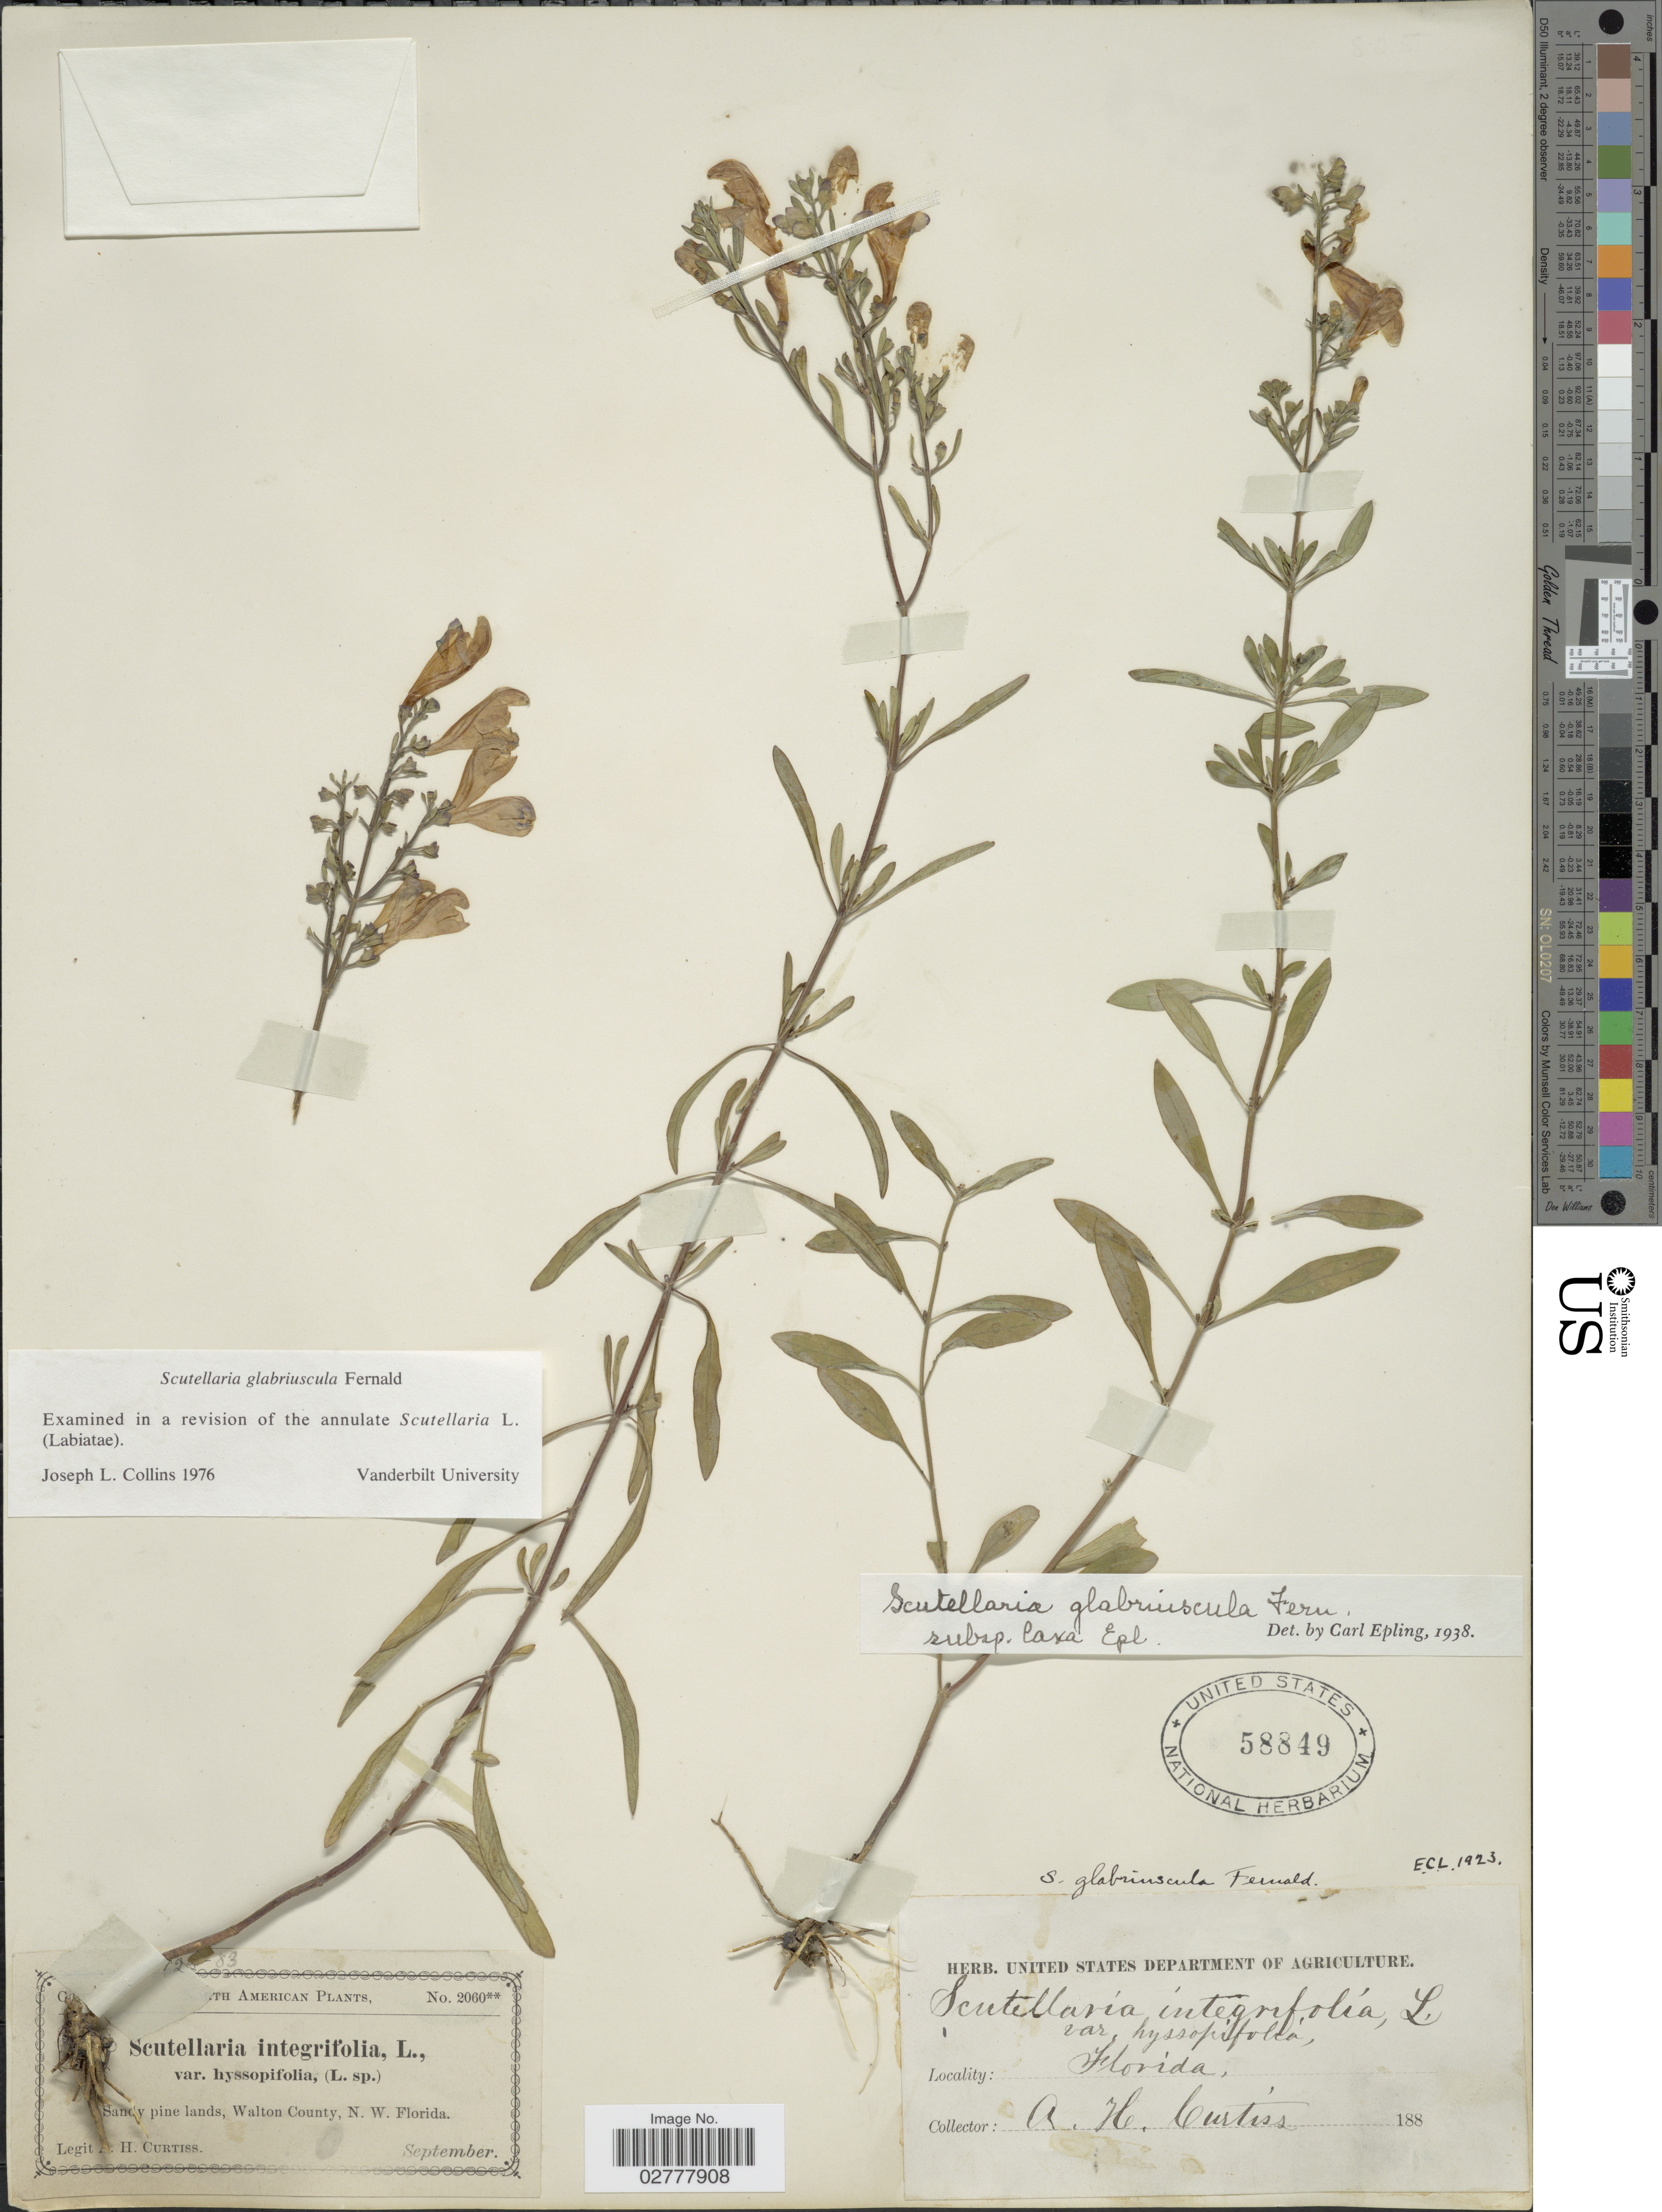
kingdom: Plantae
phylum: Tracheophyta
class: Magnoliopsida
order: Lamiales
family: Lamiaceae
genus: Scutellaria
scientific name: Scutellaria glabriuscula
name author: Fernald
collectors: A. H. Curtiss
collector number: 2060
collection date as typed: September 188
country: United States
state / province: Florida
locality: Sandy pine lands, Walton County, N.W. Florida.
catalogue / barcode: US 58849